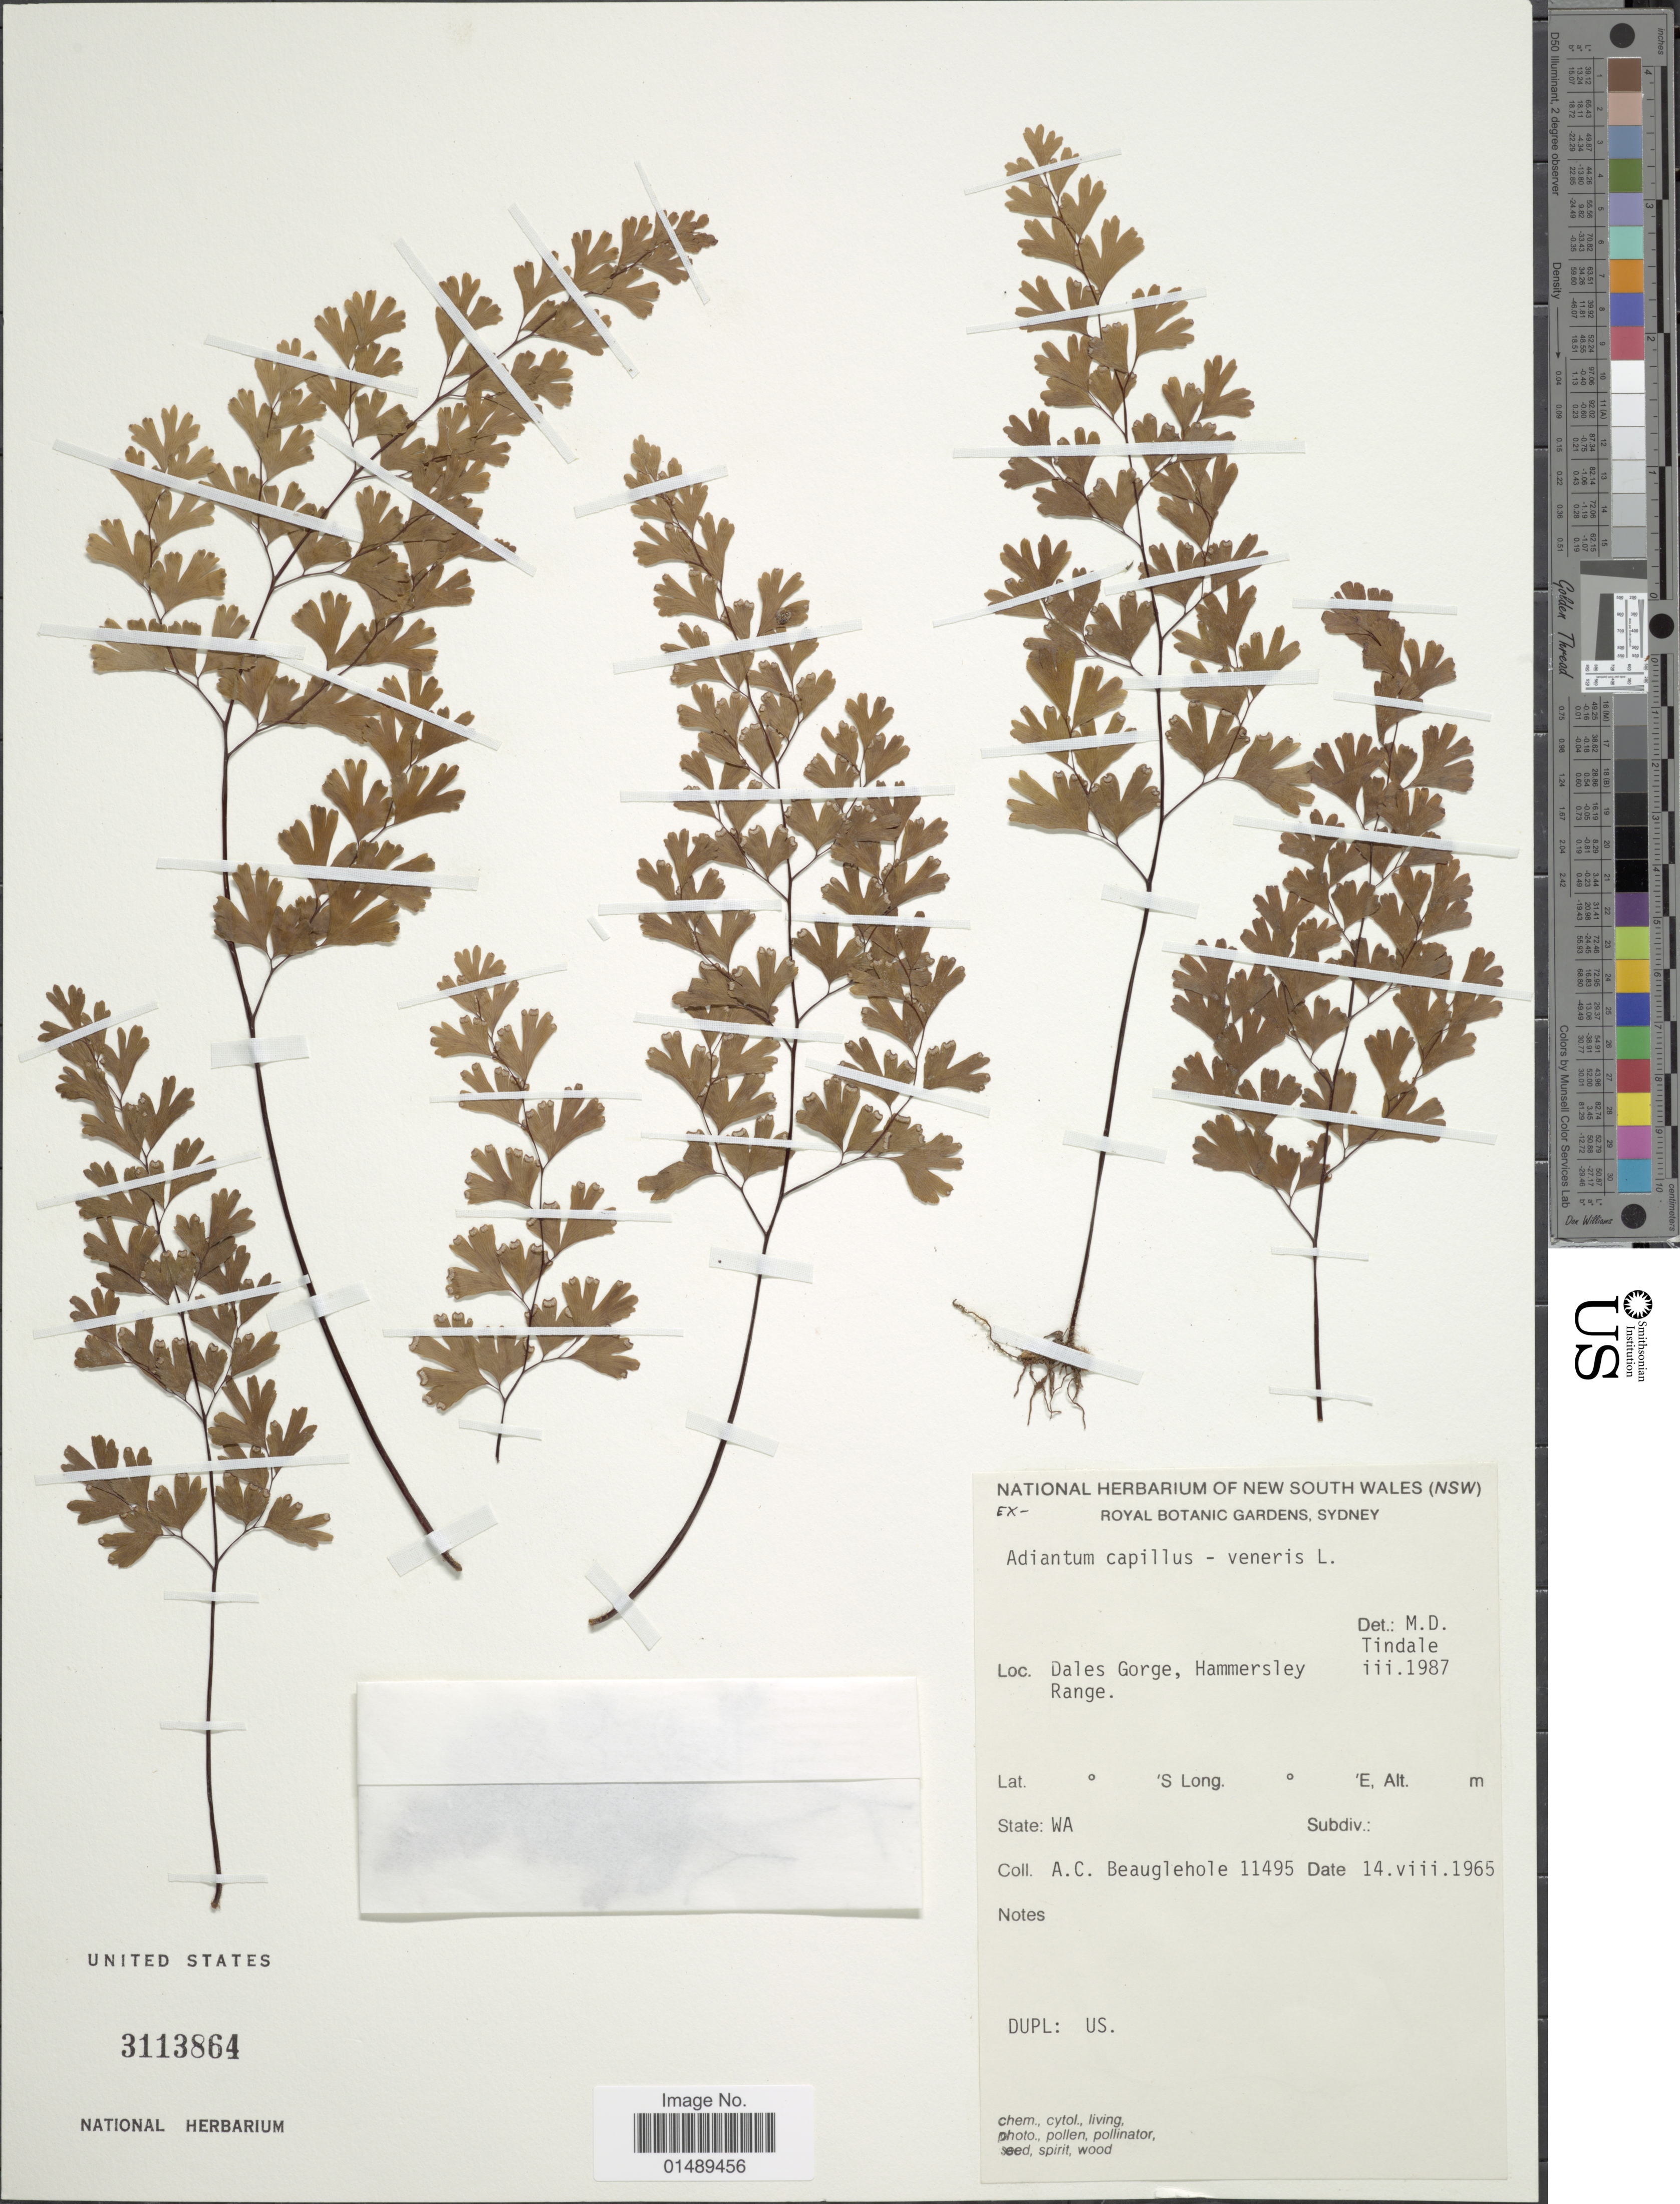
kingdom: Plantae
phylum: Tracheophyta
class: Polypodiopsida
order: Polypodiales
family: Pteridaceae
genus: Adiantum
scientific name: Adiantum capillus-veneris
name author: L.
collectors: A. Beauglehole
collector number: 11495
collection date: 1965-08-14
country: Australia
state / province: New South Wales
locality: Dales George, Hammersley Range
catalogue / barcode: US 3113864